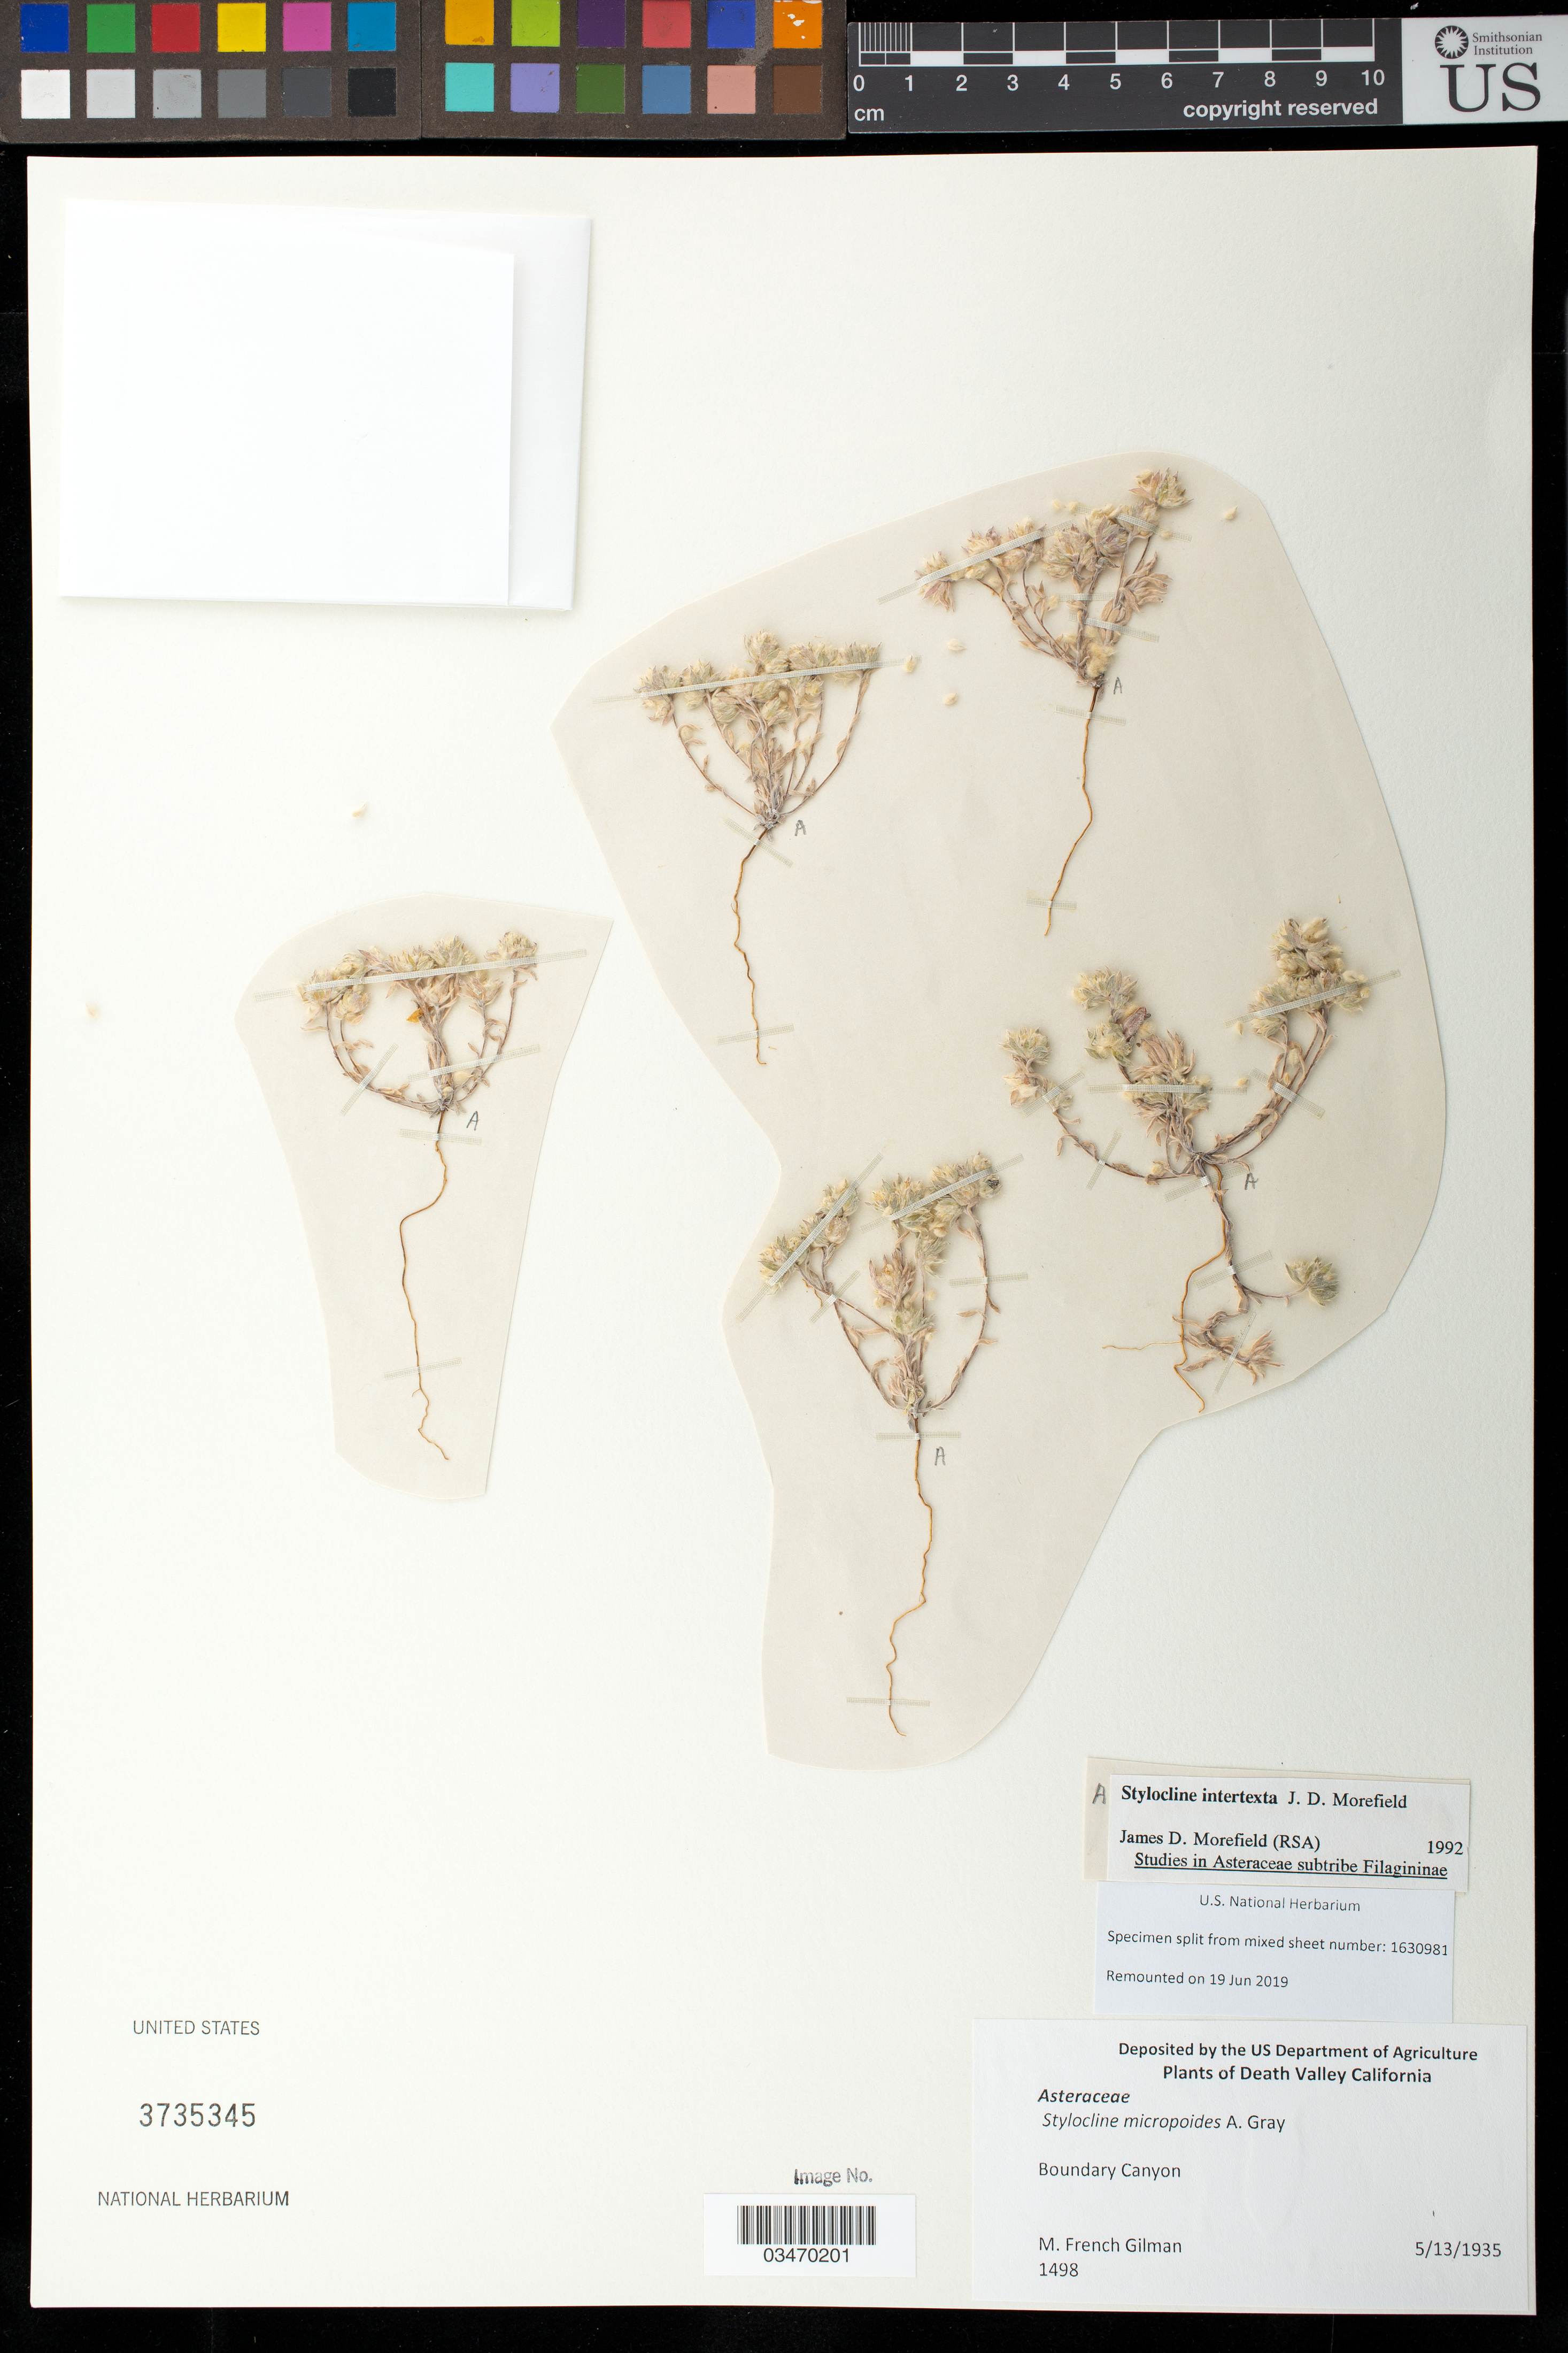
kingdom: Plantae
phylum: Tracheophyta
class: Magnoliopsida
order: Asterales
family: Asteraceae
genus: Stylocline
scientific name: Stylocline intertexta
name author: Morefield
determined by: Morefield, James D., (RSA), Rancho Santa Ana Botanic Garden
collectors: M. F. Gilman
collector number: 1498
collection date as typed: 13 May 1935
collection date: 1935-05-13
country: United States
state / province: California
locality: Death Valley, Boundary Canyon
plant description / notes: Mixed sheet split from this sheet 1630981. Remounted on 19 Jun 2019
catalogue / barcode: US 3735345